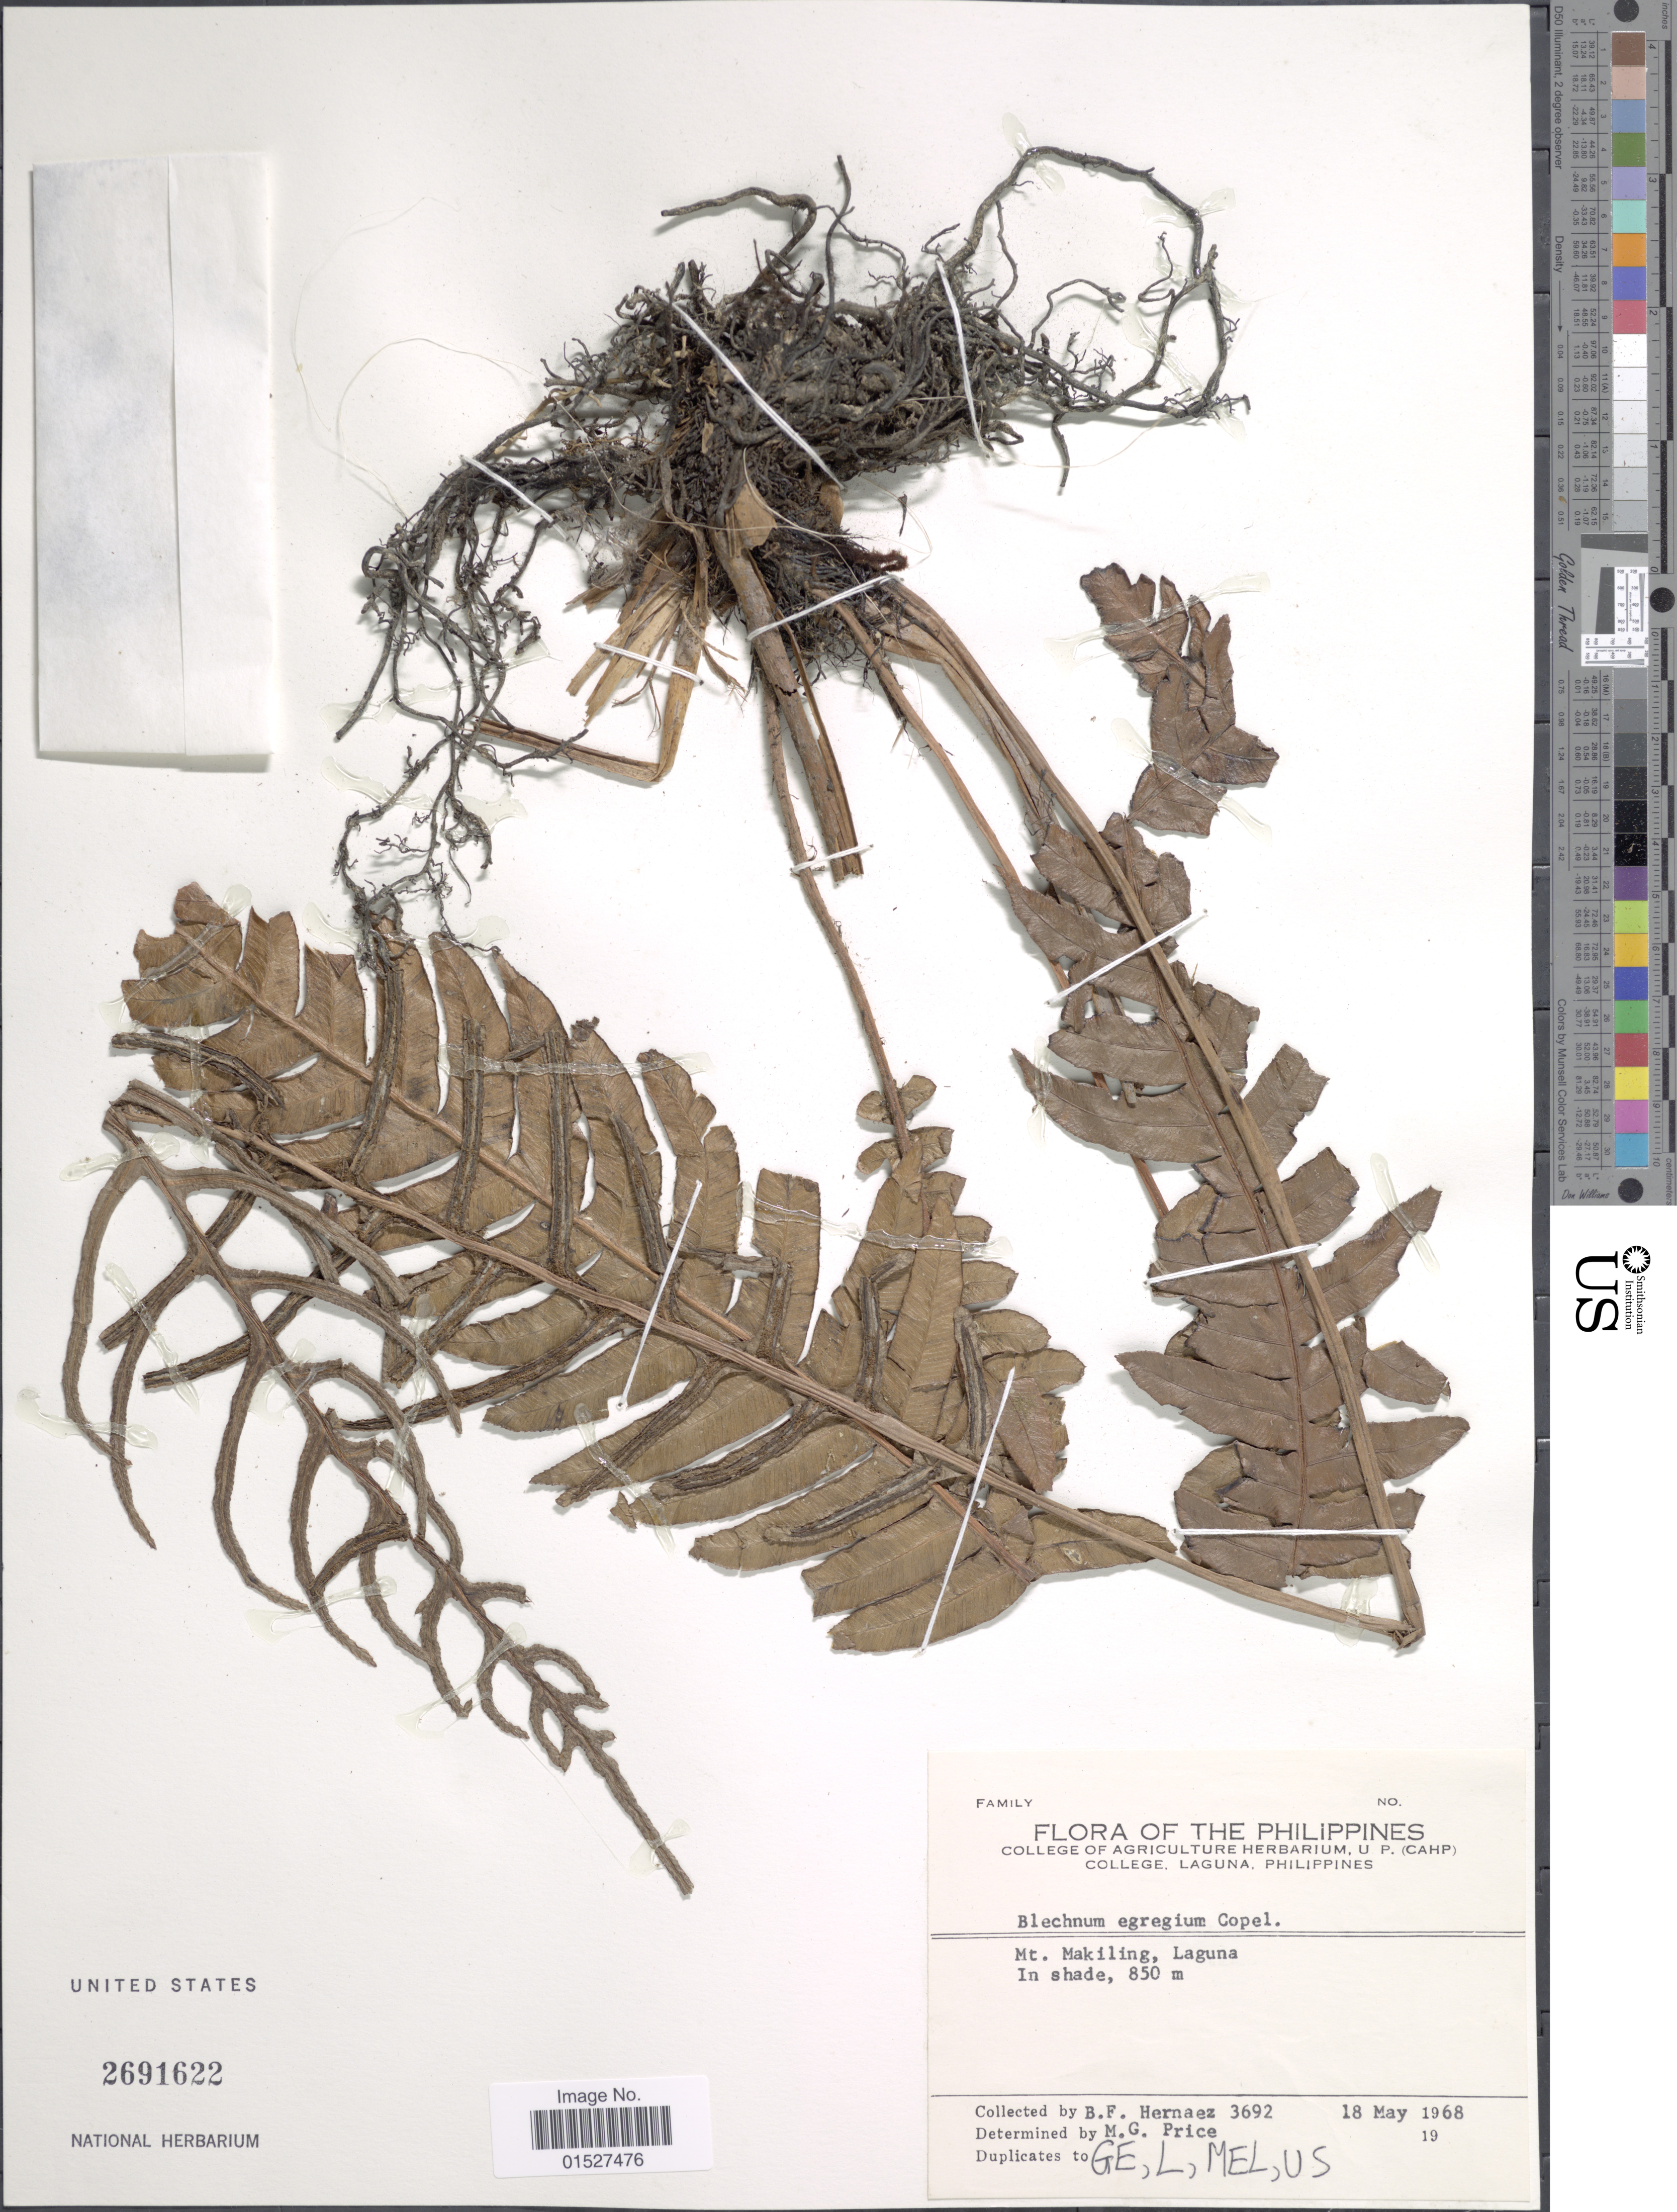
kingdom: Plantae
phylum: Tracheophyta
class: Polypodiopsida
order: Polypodiales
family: Blechnaceae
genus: Blechnum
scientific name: Blechnum egregium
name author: Copel.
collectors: B. Hernaez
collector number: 3692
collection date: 1968-05-18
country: Philippines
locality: Mt. Makiling, Laguna.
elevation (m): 850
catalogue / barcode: US 2691622